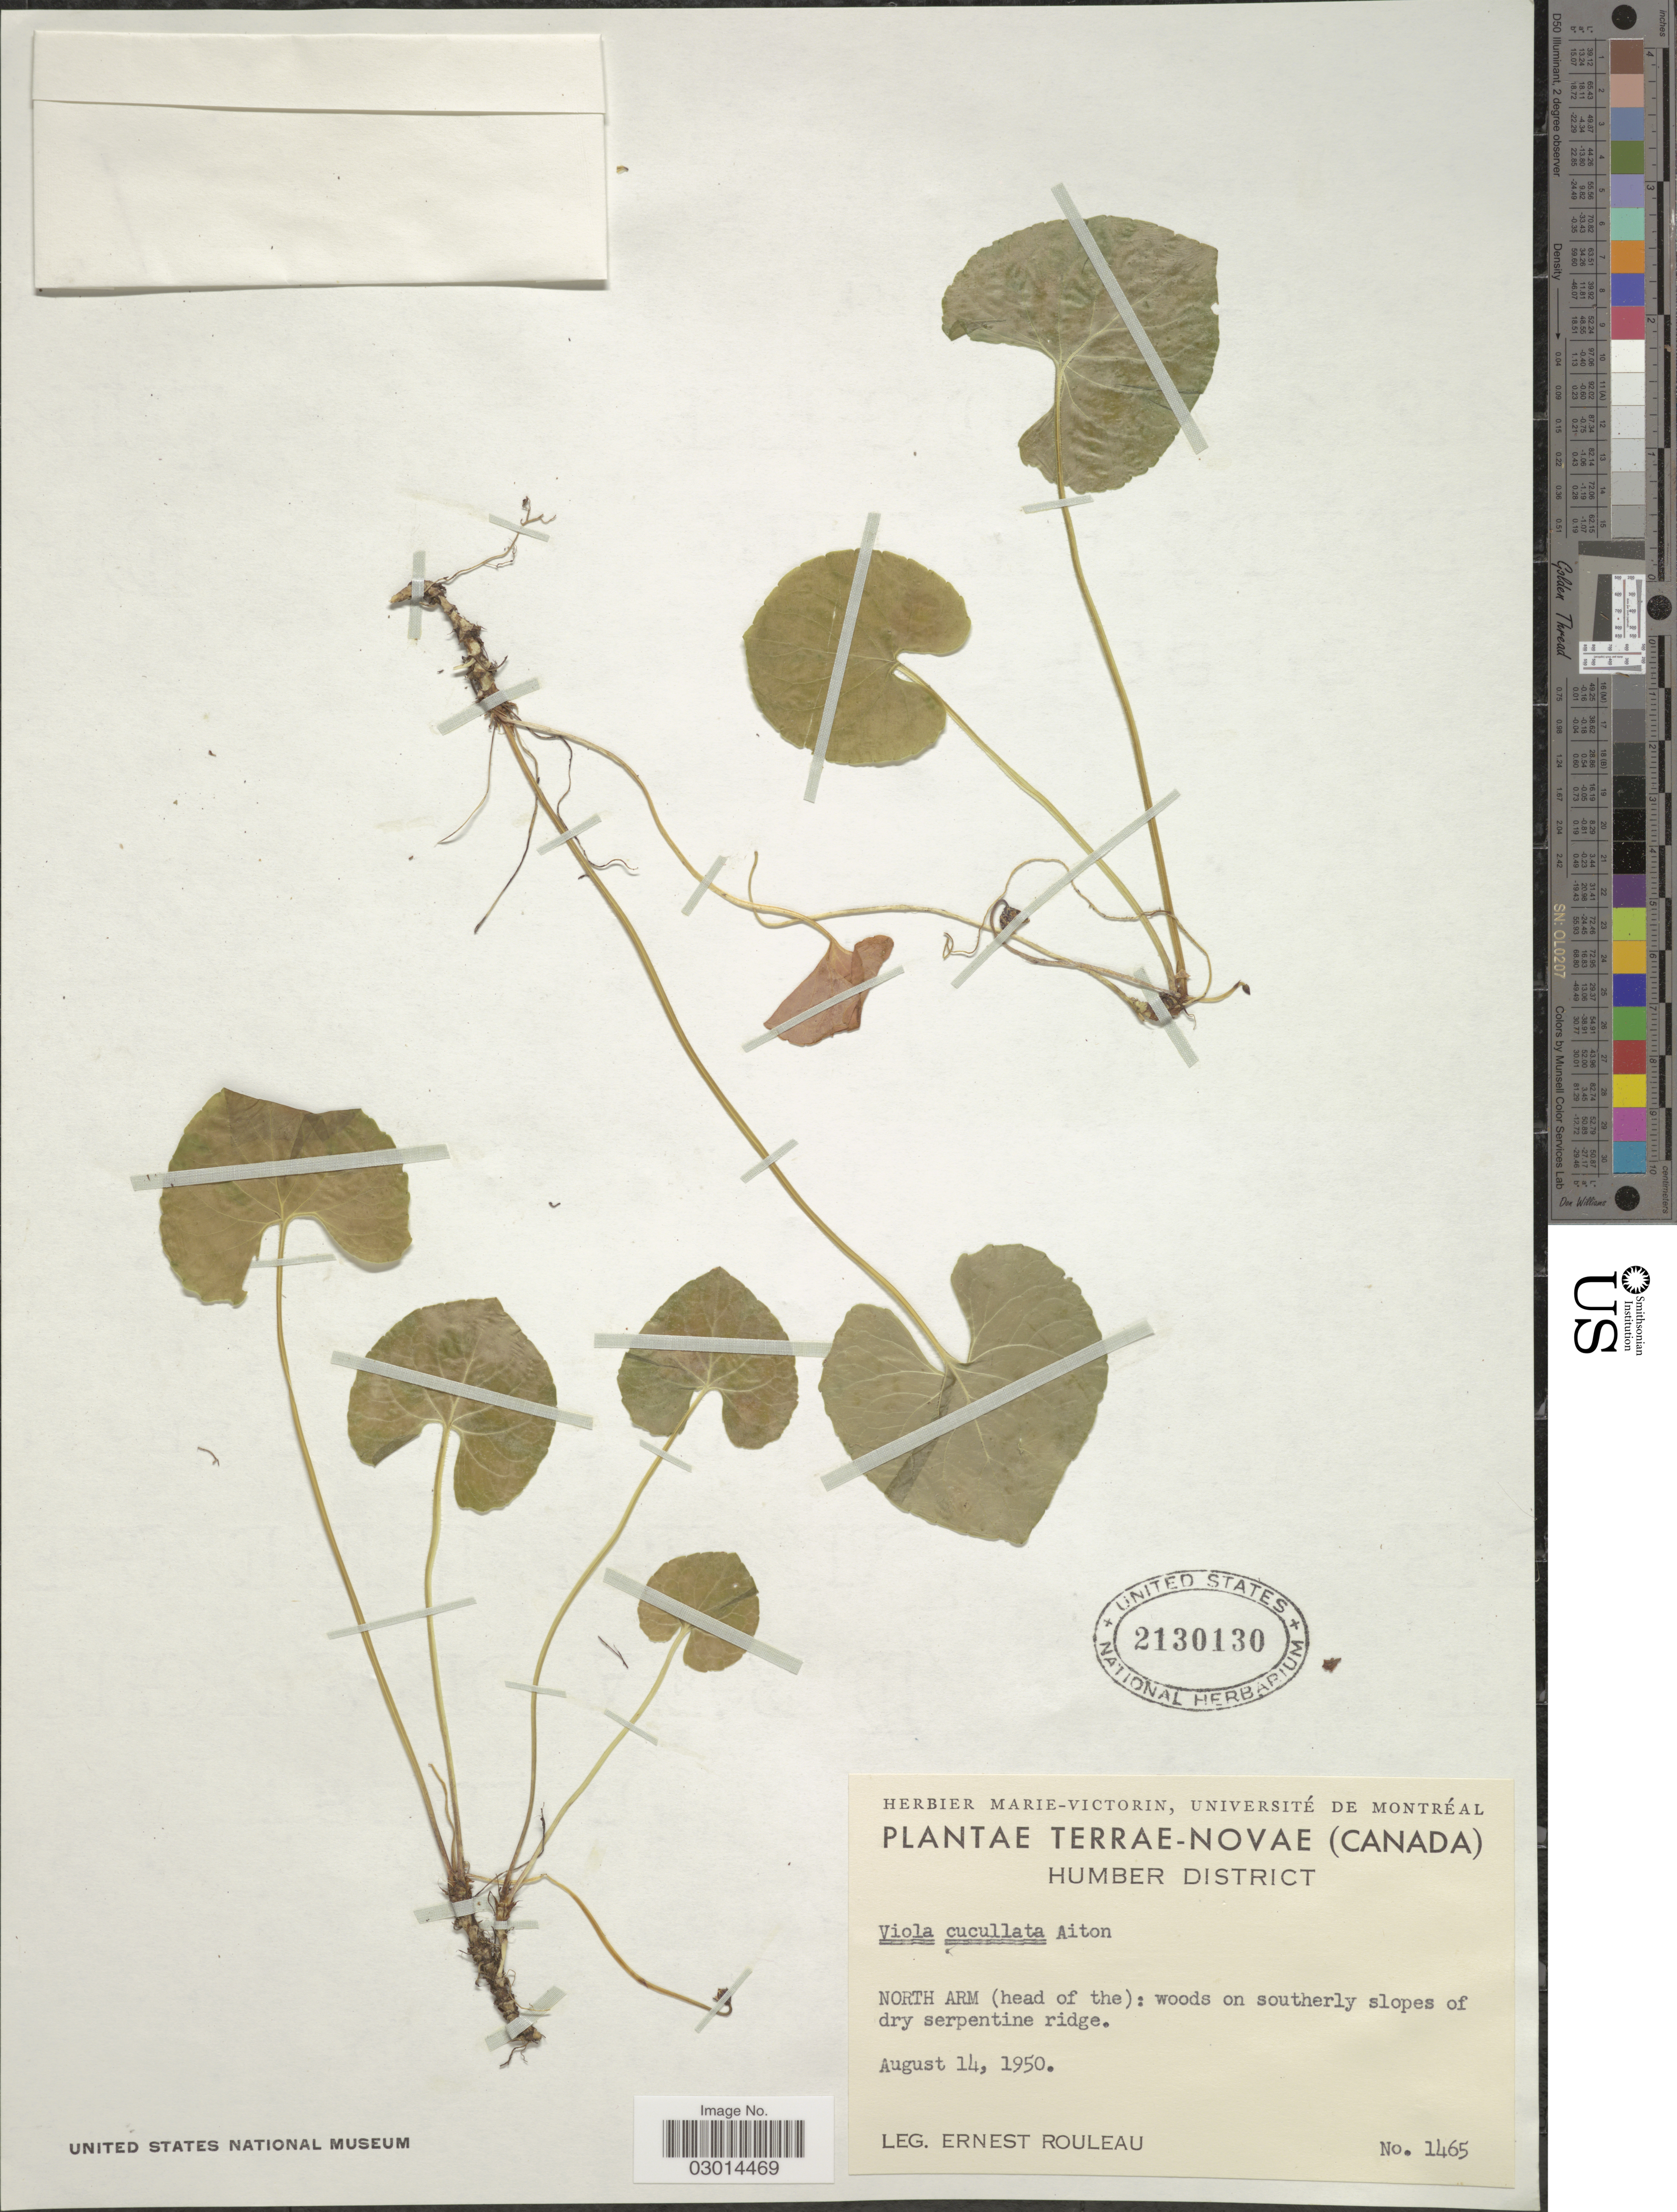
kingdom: Plantae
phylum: Tracheophyta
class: Magnoliopsida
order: Malpighiales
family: Violaceae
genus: Viola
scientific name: Viola cucullata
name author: Aiton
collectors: E. Rouleau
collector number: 1465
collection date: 1950-08-14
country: Canada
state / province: Newfoundland and Labrador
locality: Terrae-Novae, Humber District, North Arm (head of the): woods on southerly slopes of dry serpentine ridge.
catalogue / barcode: US 2130130